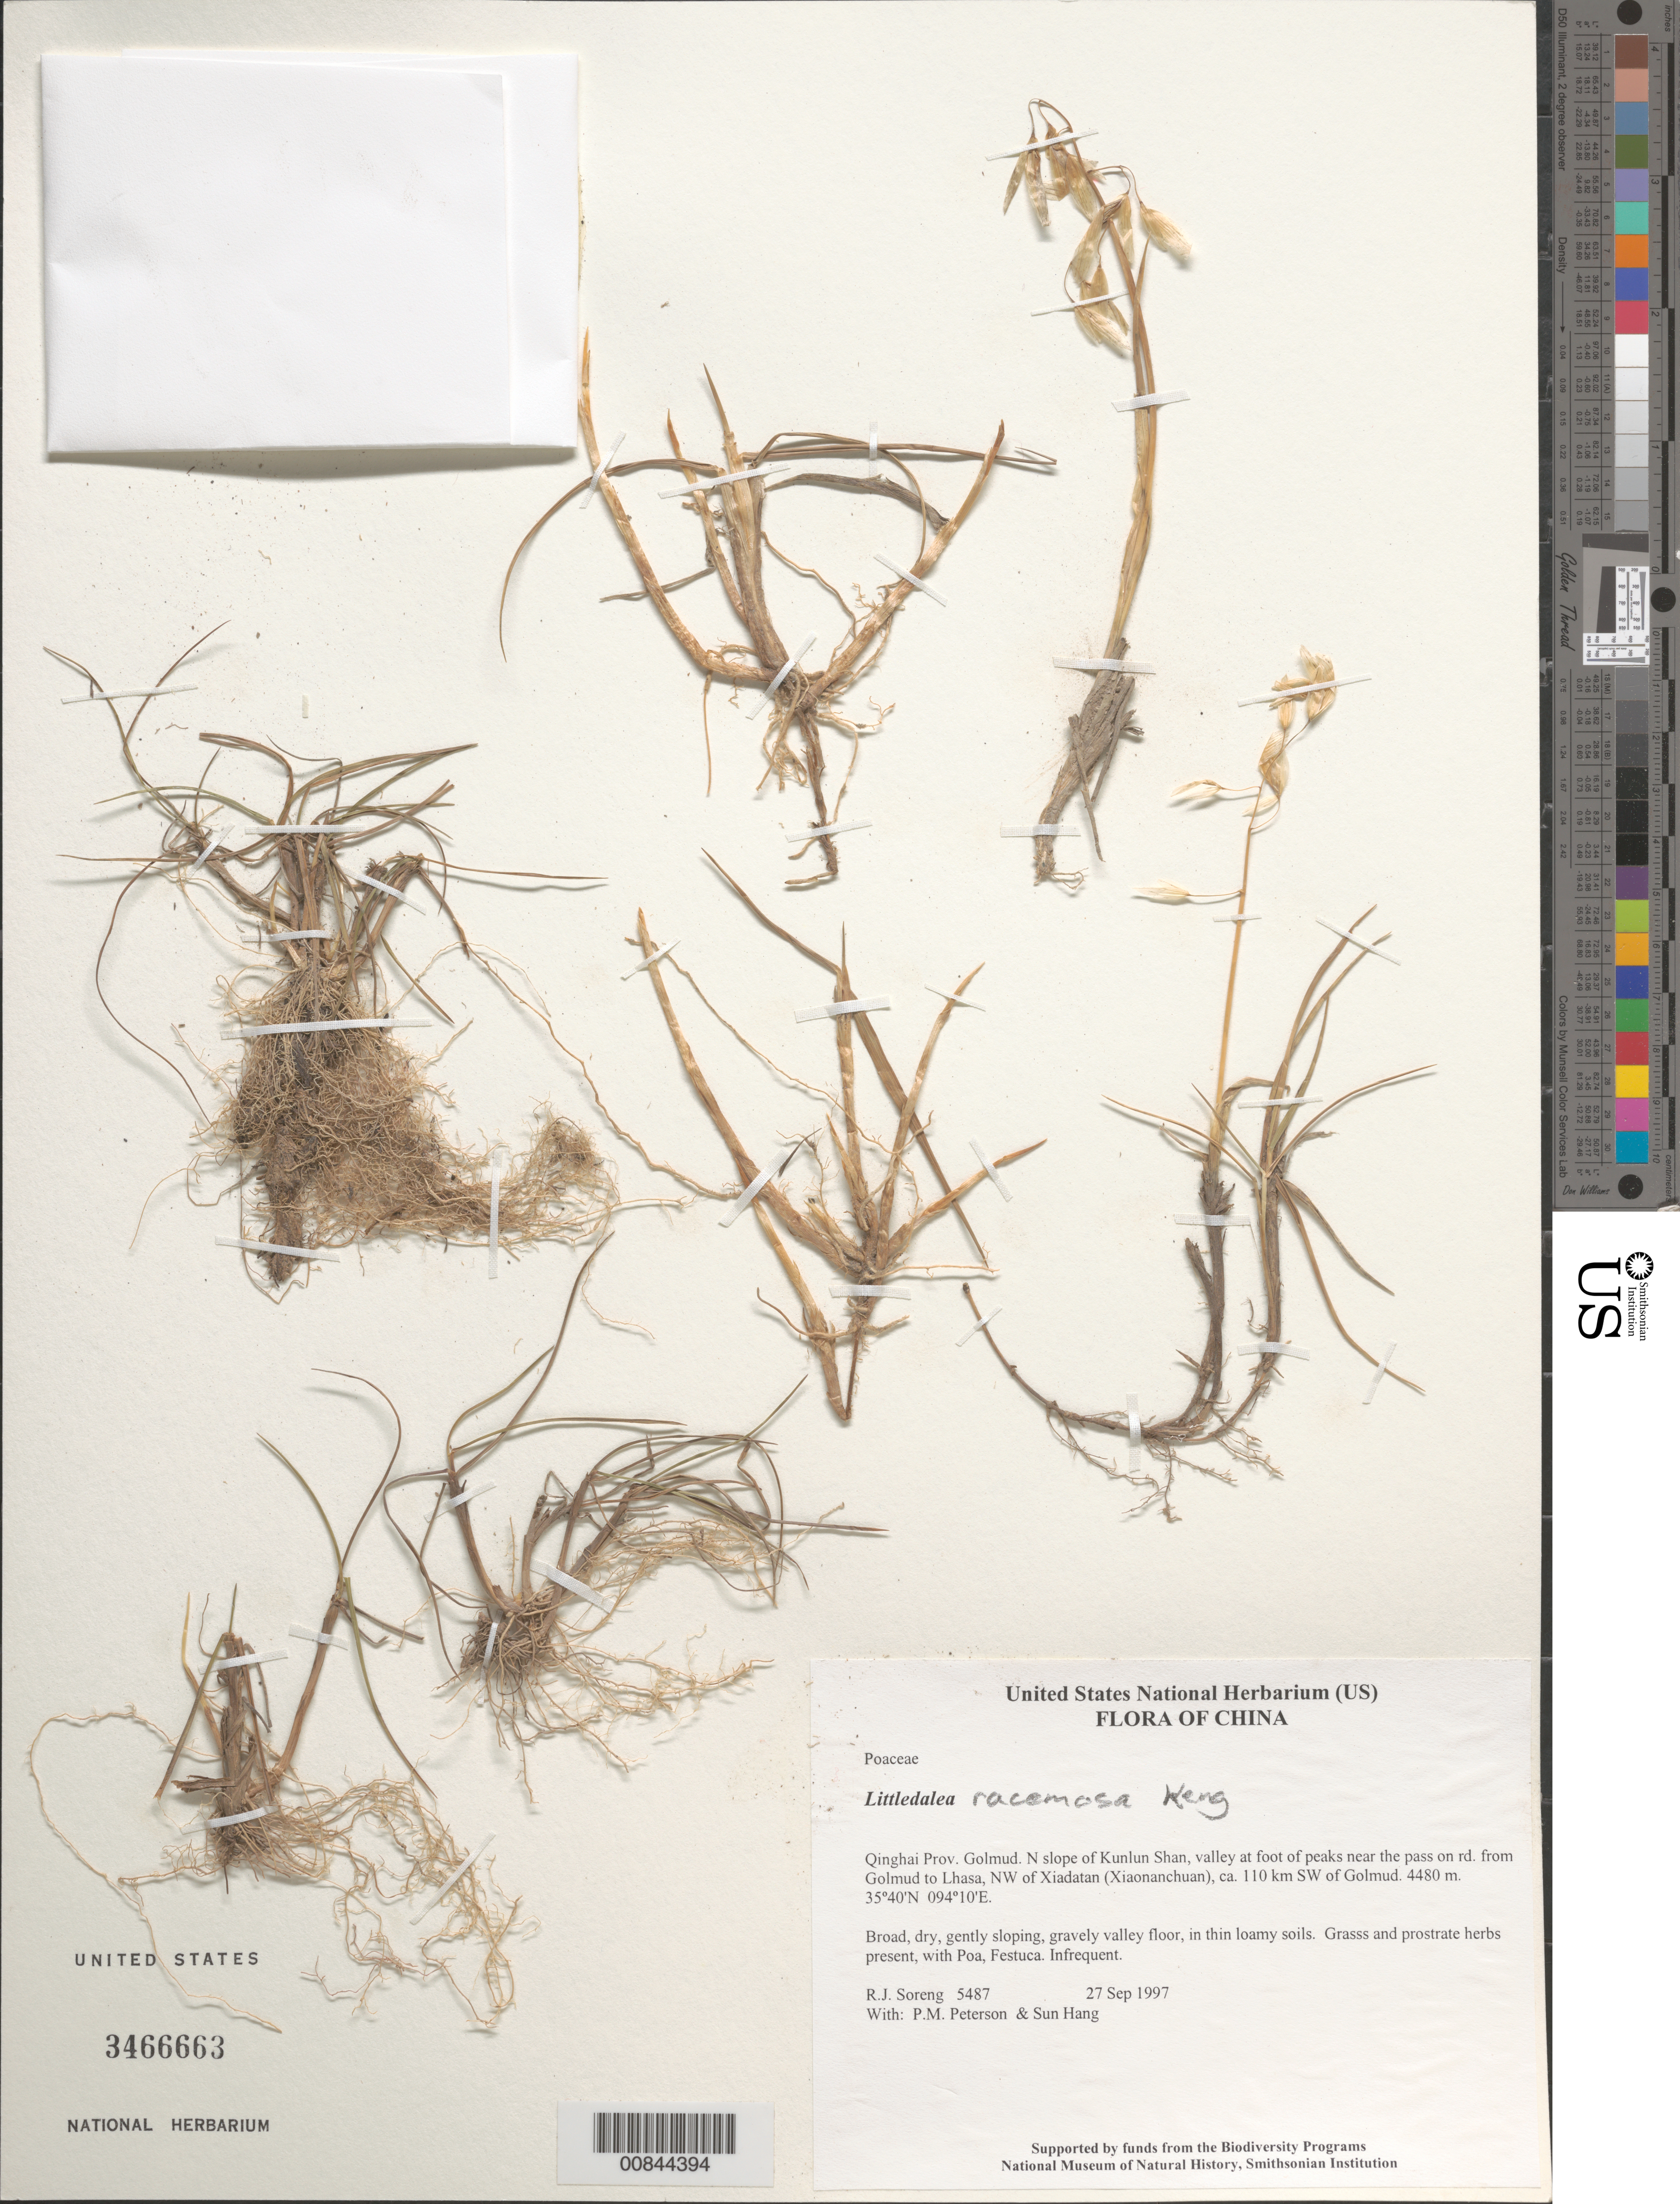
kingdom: Plantae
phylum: Tracheophyta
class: Liliopsida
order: Poales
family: Poaceae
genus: Littledalea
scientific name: Littledalea racemosa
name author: Keng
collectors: R. J. Soreng, P. M. Peterson & Sun Hang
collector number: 5487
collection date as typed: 27 Sep 1997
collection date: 1997-09-27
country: China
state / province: Qinghai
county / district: Golmud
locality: N slope of Kunlun Shan, valley at foot of peaks near the pass on rd. from Golmud to Lhasa, NW of Xiadatan (Xiaonanchuan), ca. 110 km SW of Golmud.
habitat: Broad, dry, gently sloping, gravely valley floor, in thin loamy soils. Grasss and prostrate herbs present, with Poa, Festuca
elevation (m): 4480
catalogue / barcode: US 3466663